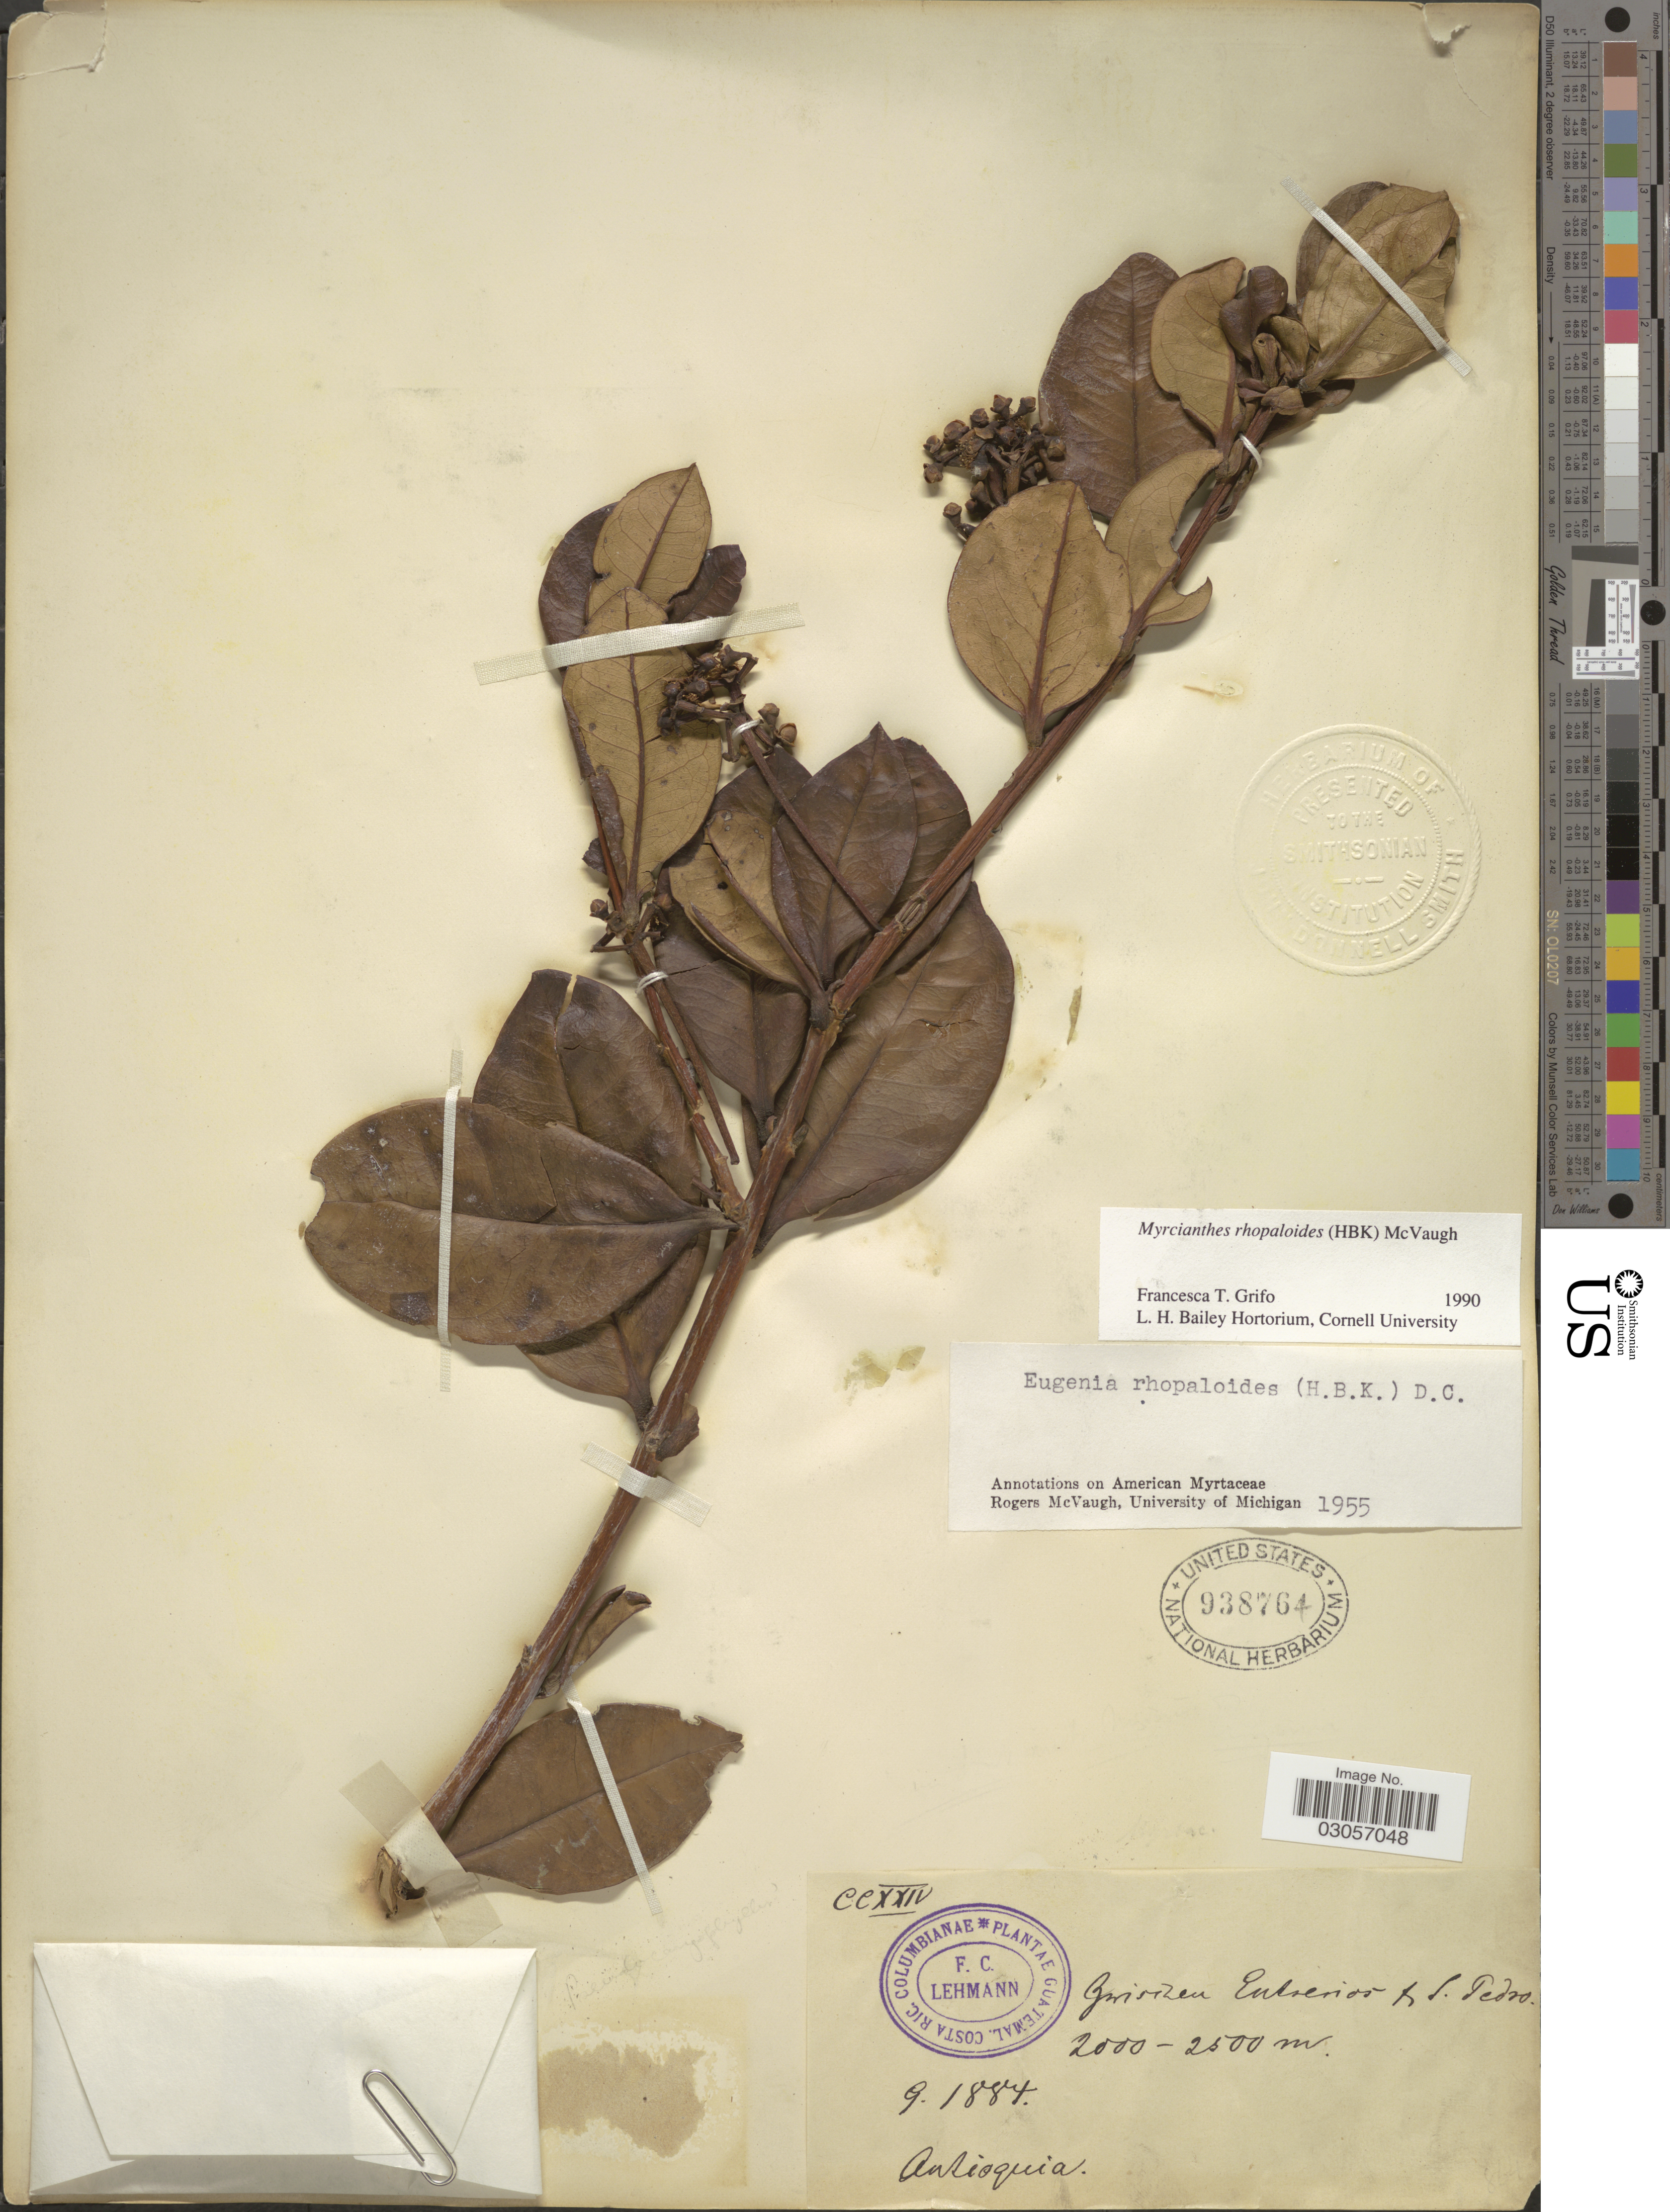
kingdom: Plantae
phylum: Tracheophyta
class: Magnoliopsida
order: Myrtales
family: Myrtaceae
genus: Myrcianthes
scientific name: Myrcianthes rhopaloides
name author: (Kunth) McVaugh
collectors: F. C. Lehmann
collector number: CCXXIV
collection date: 1884-09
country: Colombia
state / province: Antioquia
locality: Zwischen Entrerios & S. Pedro.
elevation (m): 2000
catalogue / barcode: US 938764